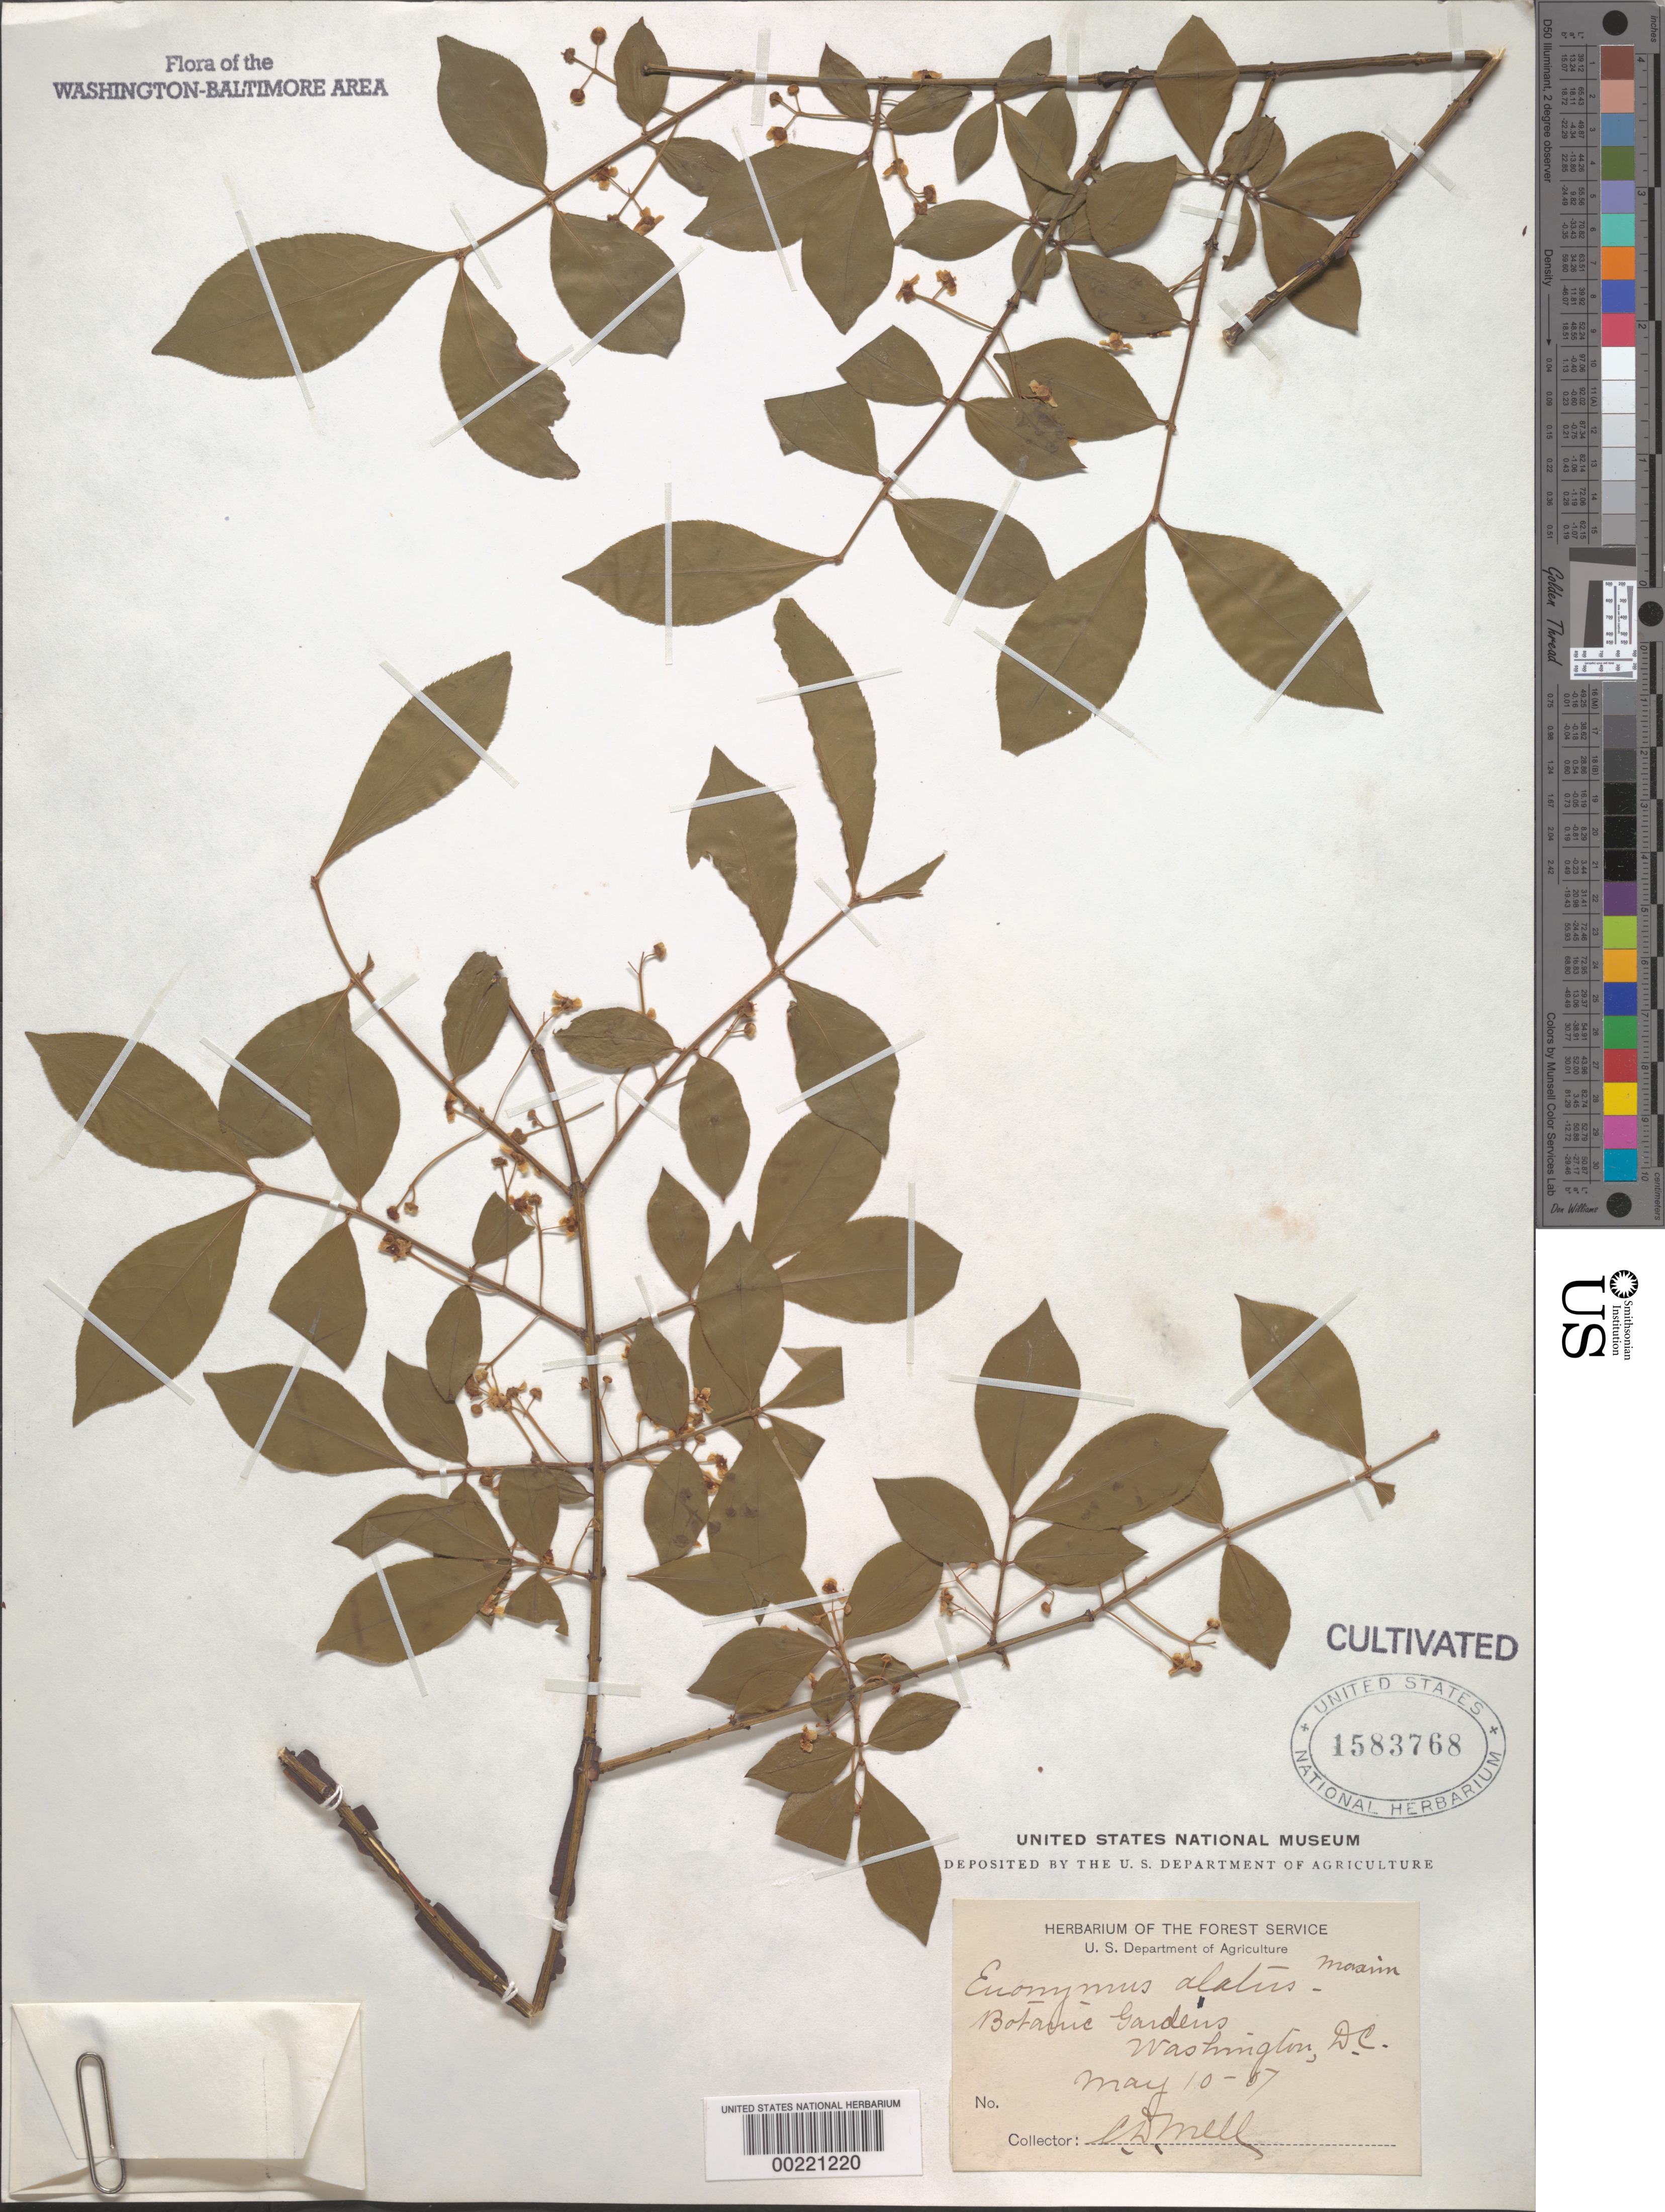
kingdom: Plantae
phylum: Tracheophyta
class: Magnoliopsida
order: Celastrales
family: Celastraceae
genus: Euonymus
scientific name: Euonymus alatus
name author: (Thunb.) Siebold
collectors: C. D. Mell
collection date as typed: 10 May 1907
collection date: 1907-05-10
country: United States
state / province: District of Columbia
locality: Botanical Gardens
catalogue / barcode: US 1583768